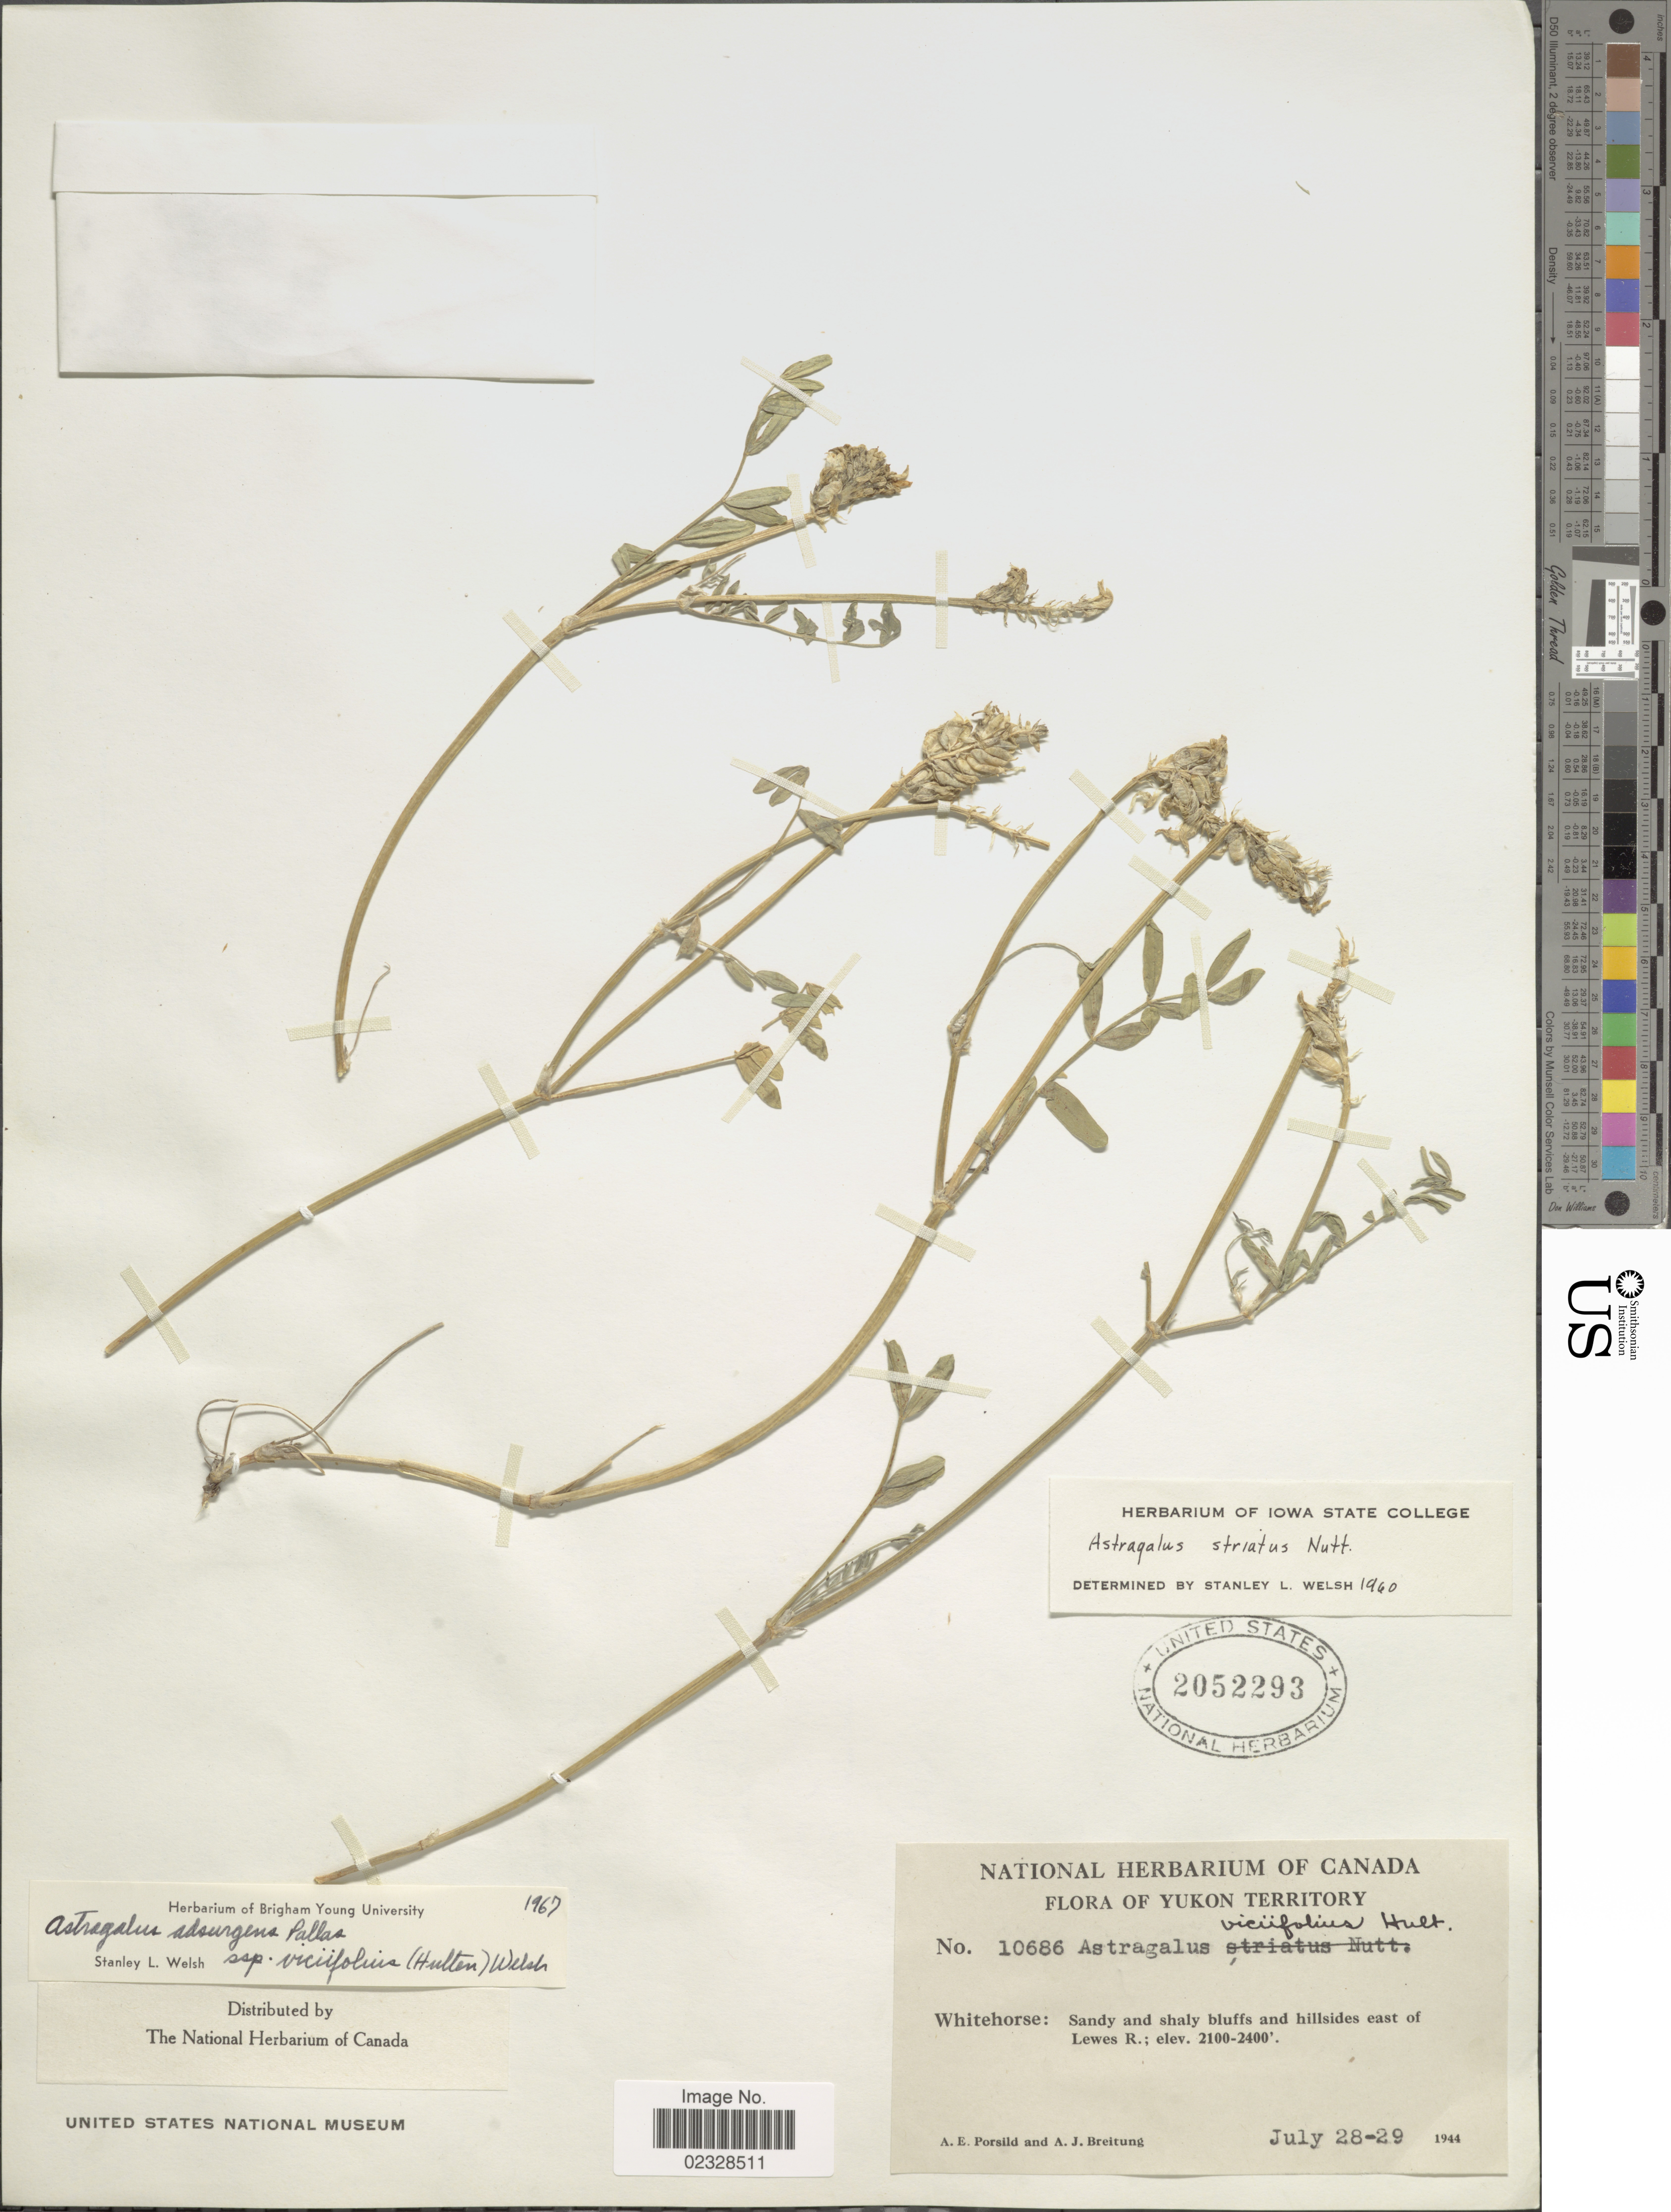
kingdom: Plantae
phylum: Tracheophyta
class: Magnoliopsida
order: Fabales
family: Fabaceae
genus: Astragalus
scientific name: Astragalus adsurgens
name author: Pall.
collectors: A. E. Porsild & A. Breitung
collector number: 10686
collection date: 1944-07-28/1944-07-29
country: Canada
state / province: Yukon Territory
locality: Whitehorse: Sandy and shaly bluffs and hillsides east of Lewes R.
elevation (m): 640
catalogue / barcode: US 2052293